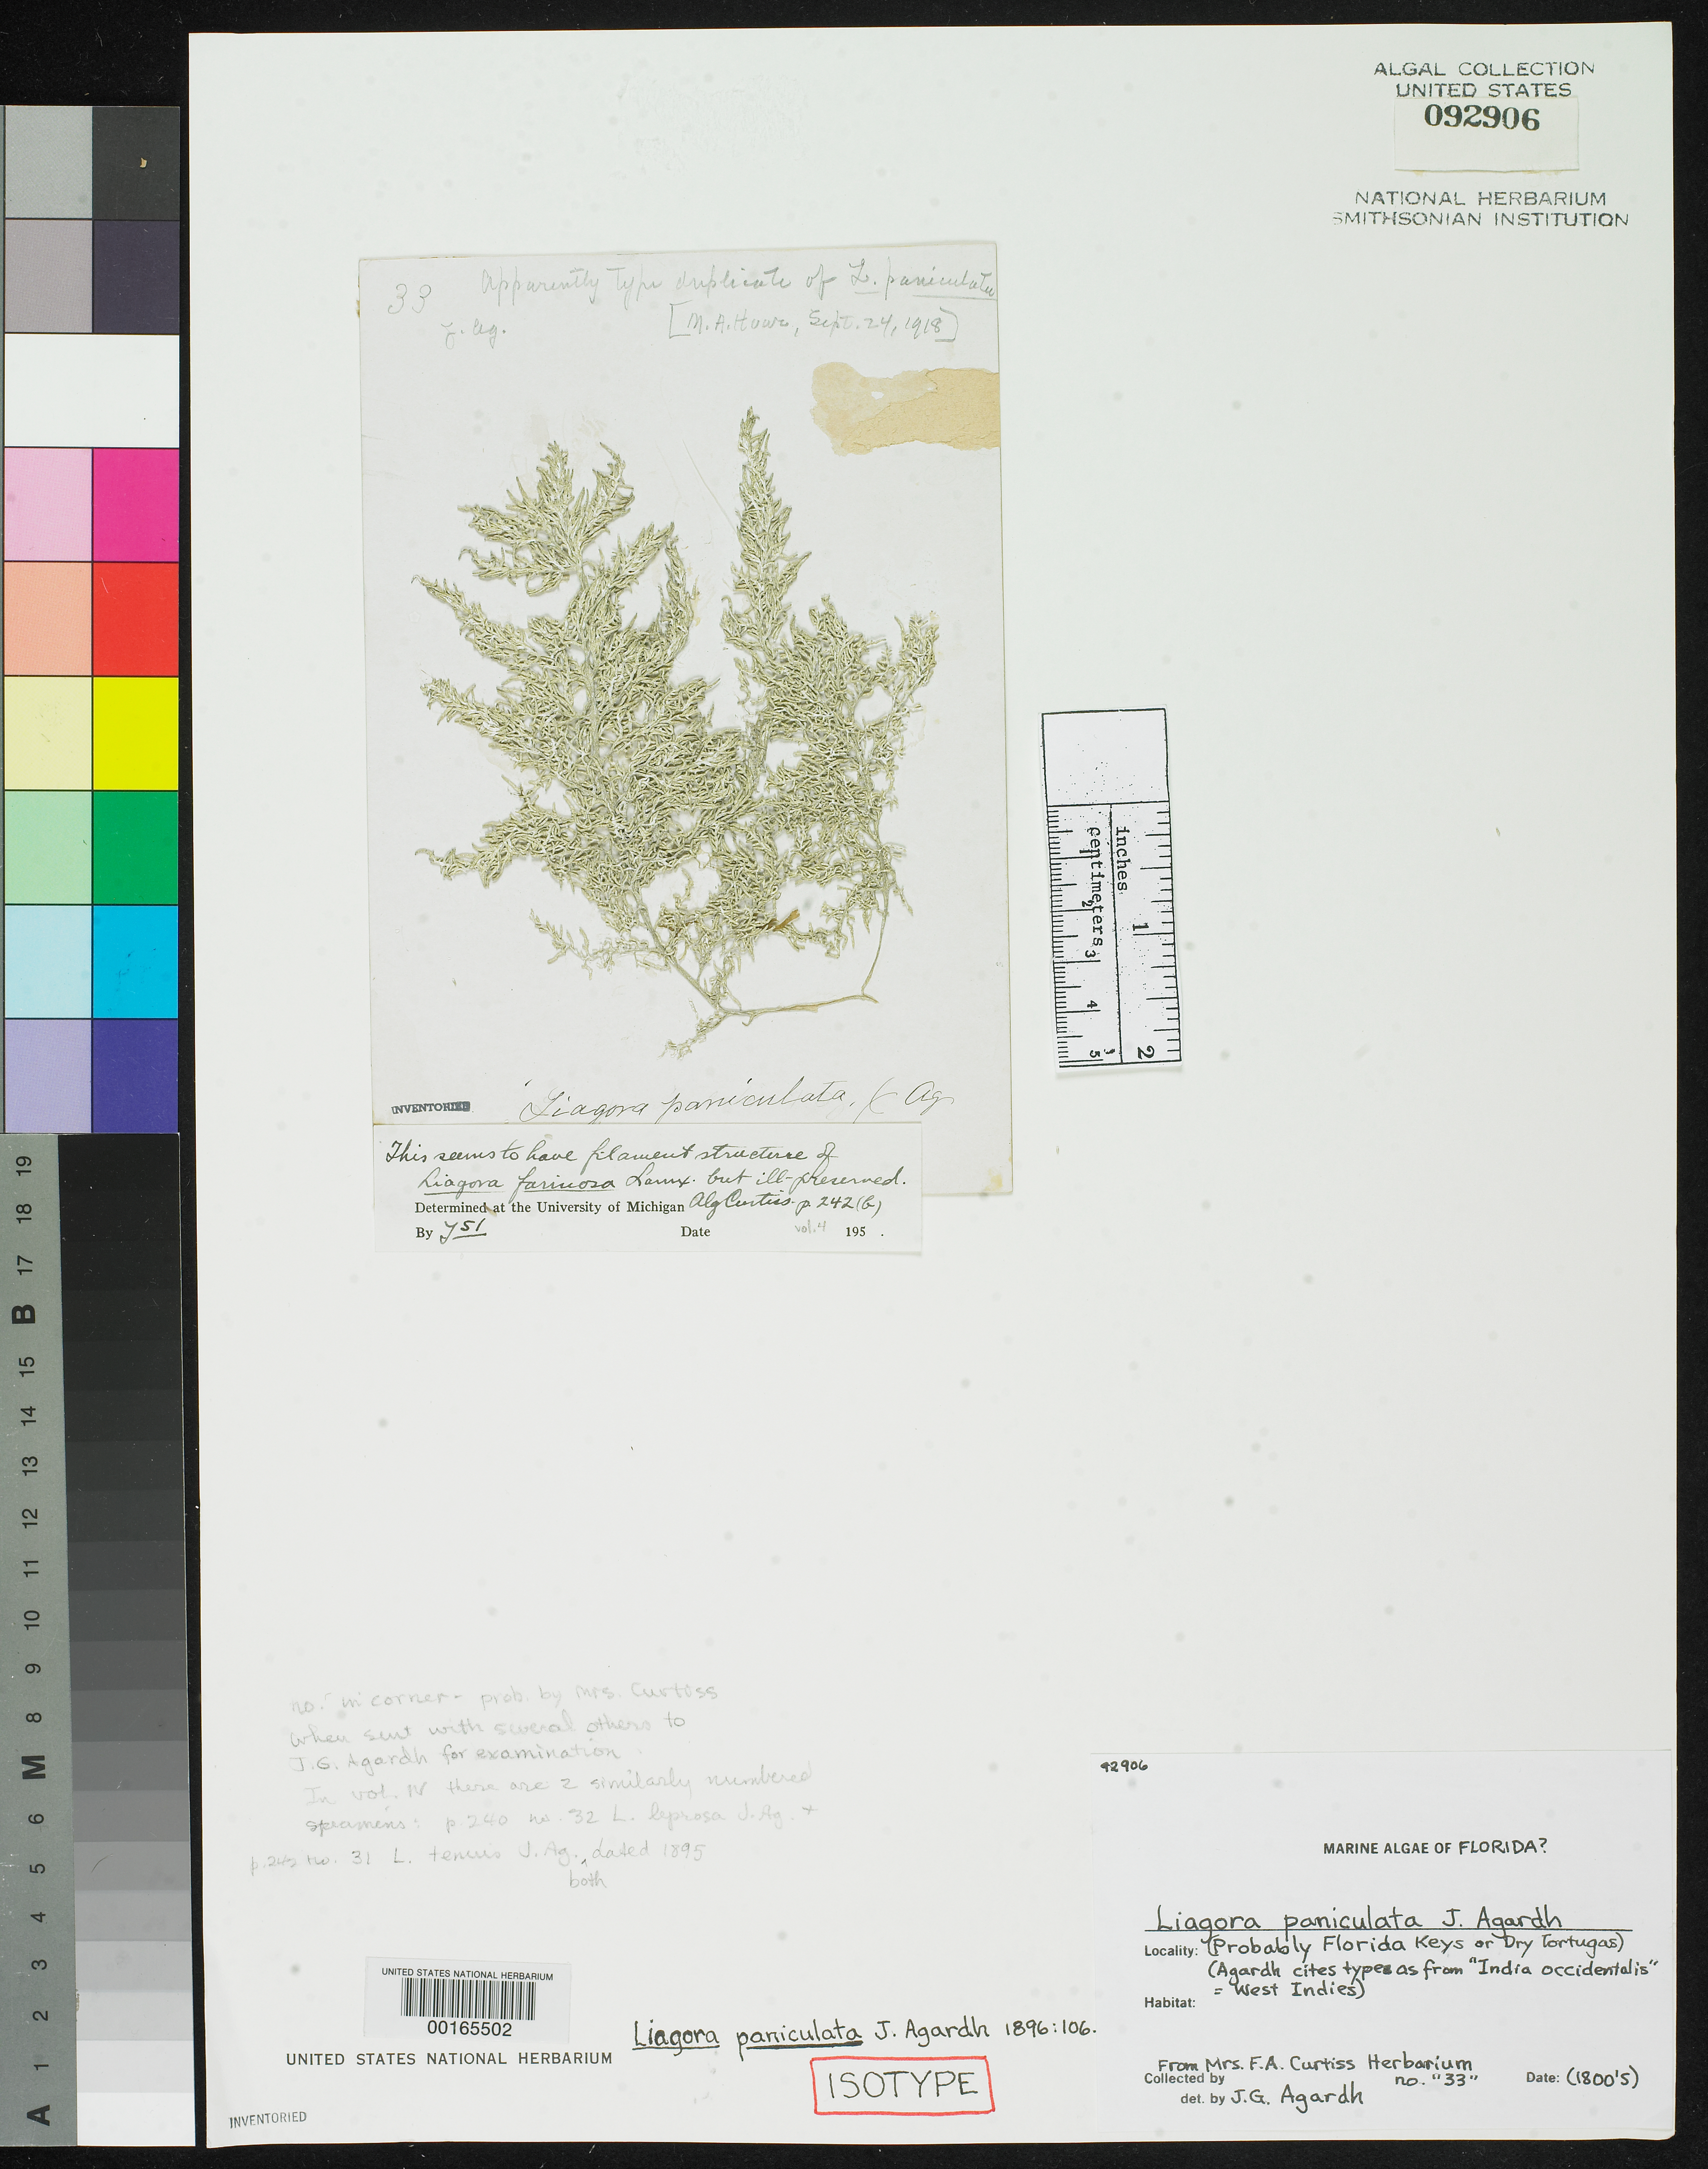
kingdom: Plantae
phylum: Rhodophyta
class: Florideophyceae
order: Nemaliales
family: Liagoraceae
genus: Liagora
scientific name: Liagora paniculata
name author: J. Agardh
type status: Isotype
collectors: Curtiss, F.A. (herbarium)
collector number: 33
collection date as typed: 18--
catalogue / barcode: US 92906